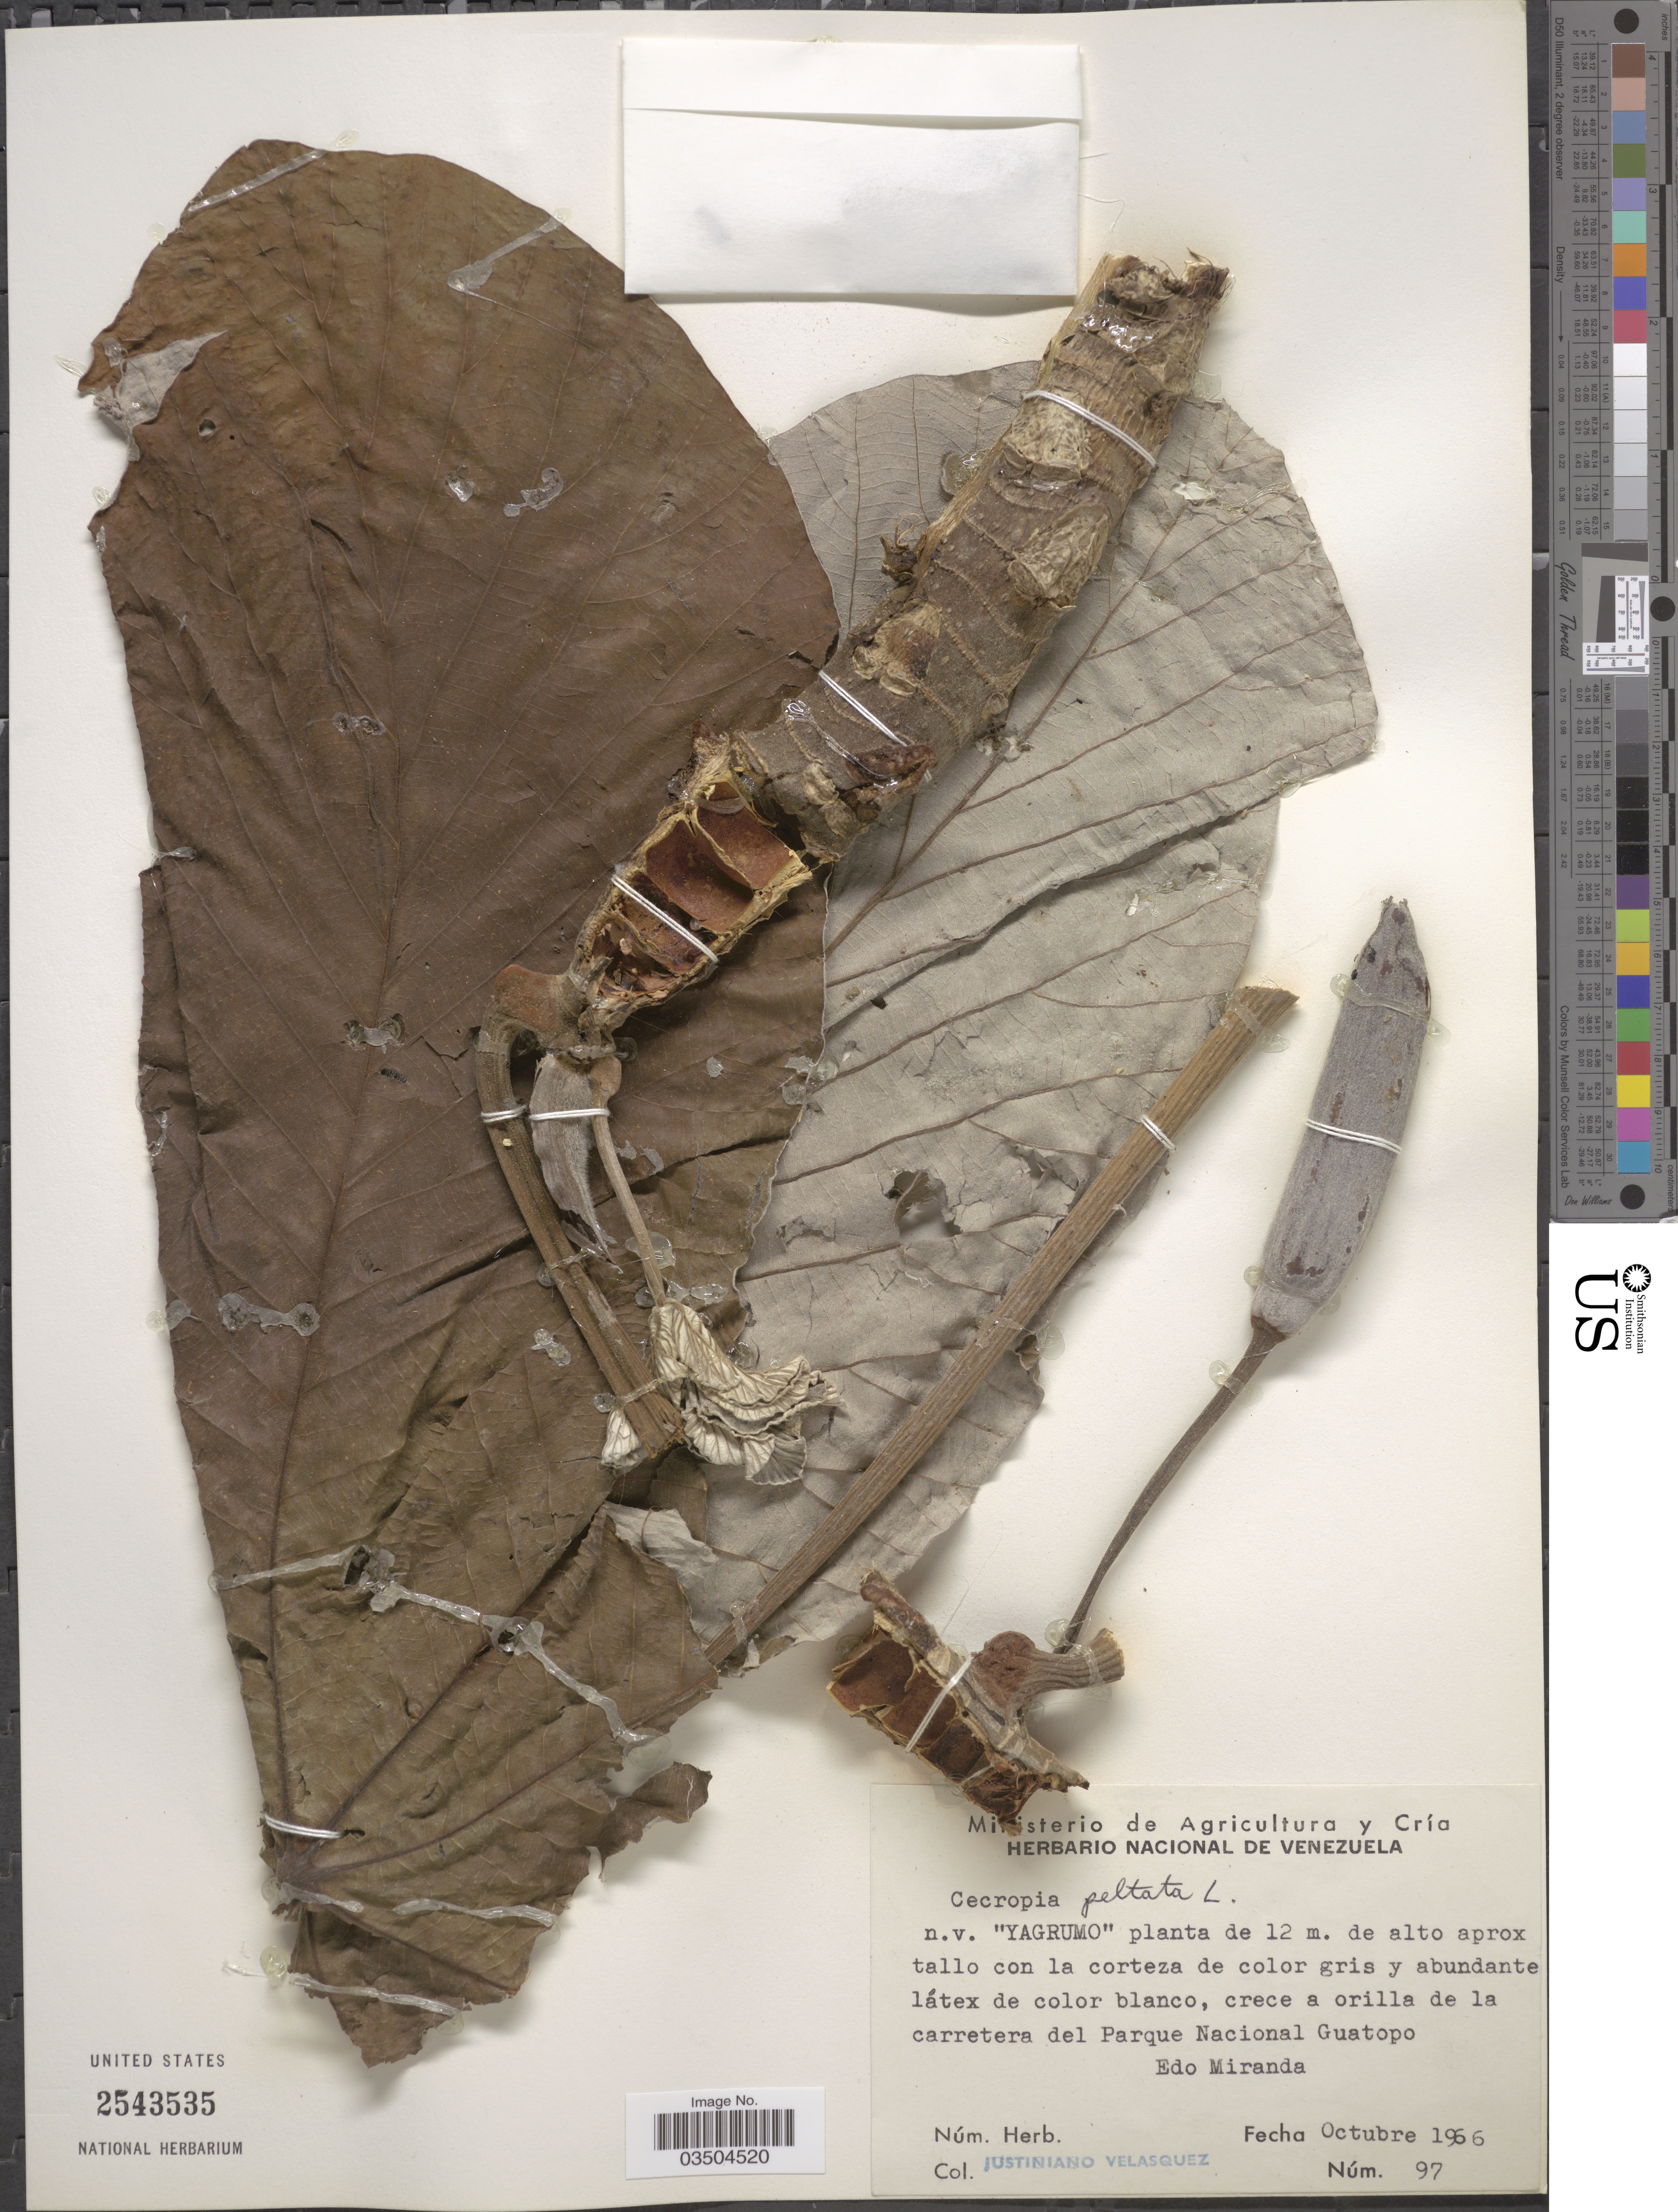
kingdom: Plantae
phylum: Tracheophyta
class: Magnoliopsida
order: Rosales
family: Urticaceae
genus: Cecropia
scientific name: Cecropia peltata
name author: L.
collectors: J. Velasquez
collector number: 97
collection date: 1966-10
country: Venezuela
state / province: Miranda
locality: Crece a orilla de la carretera del Parque Nacional Guatopo.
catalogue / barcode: US 2543535